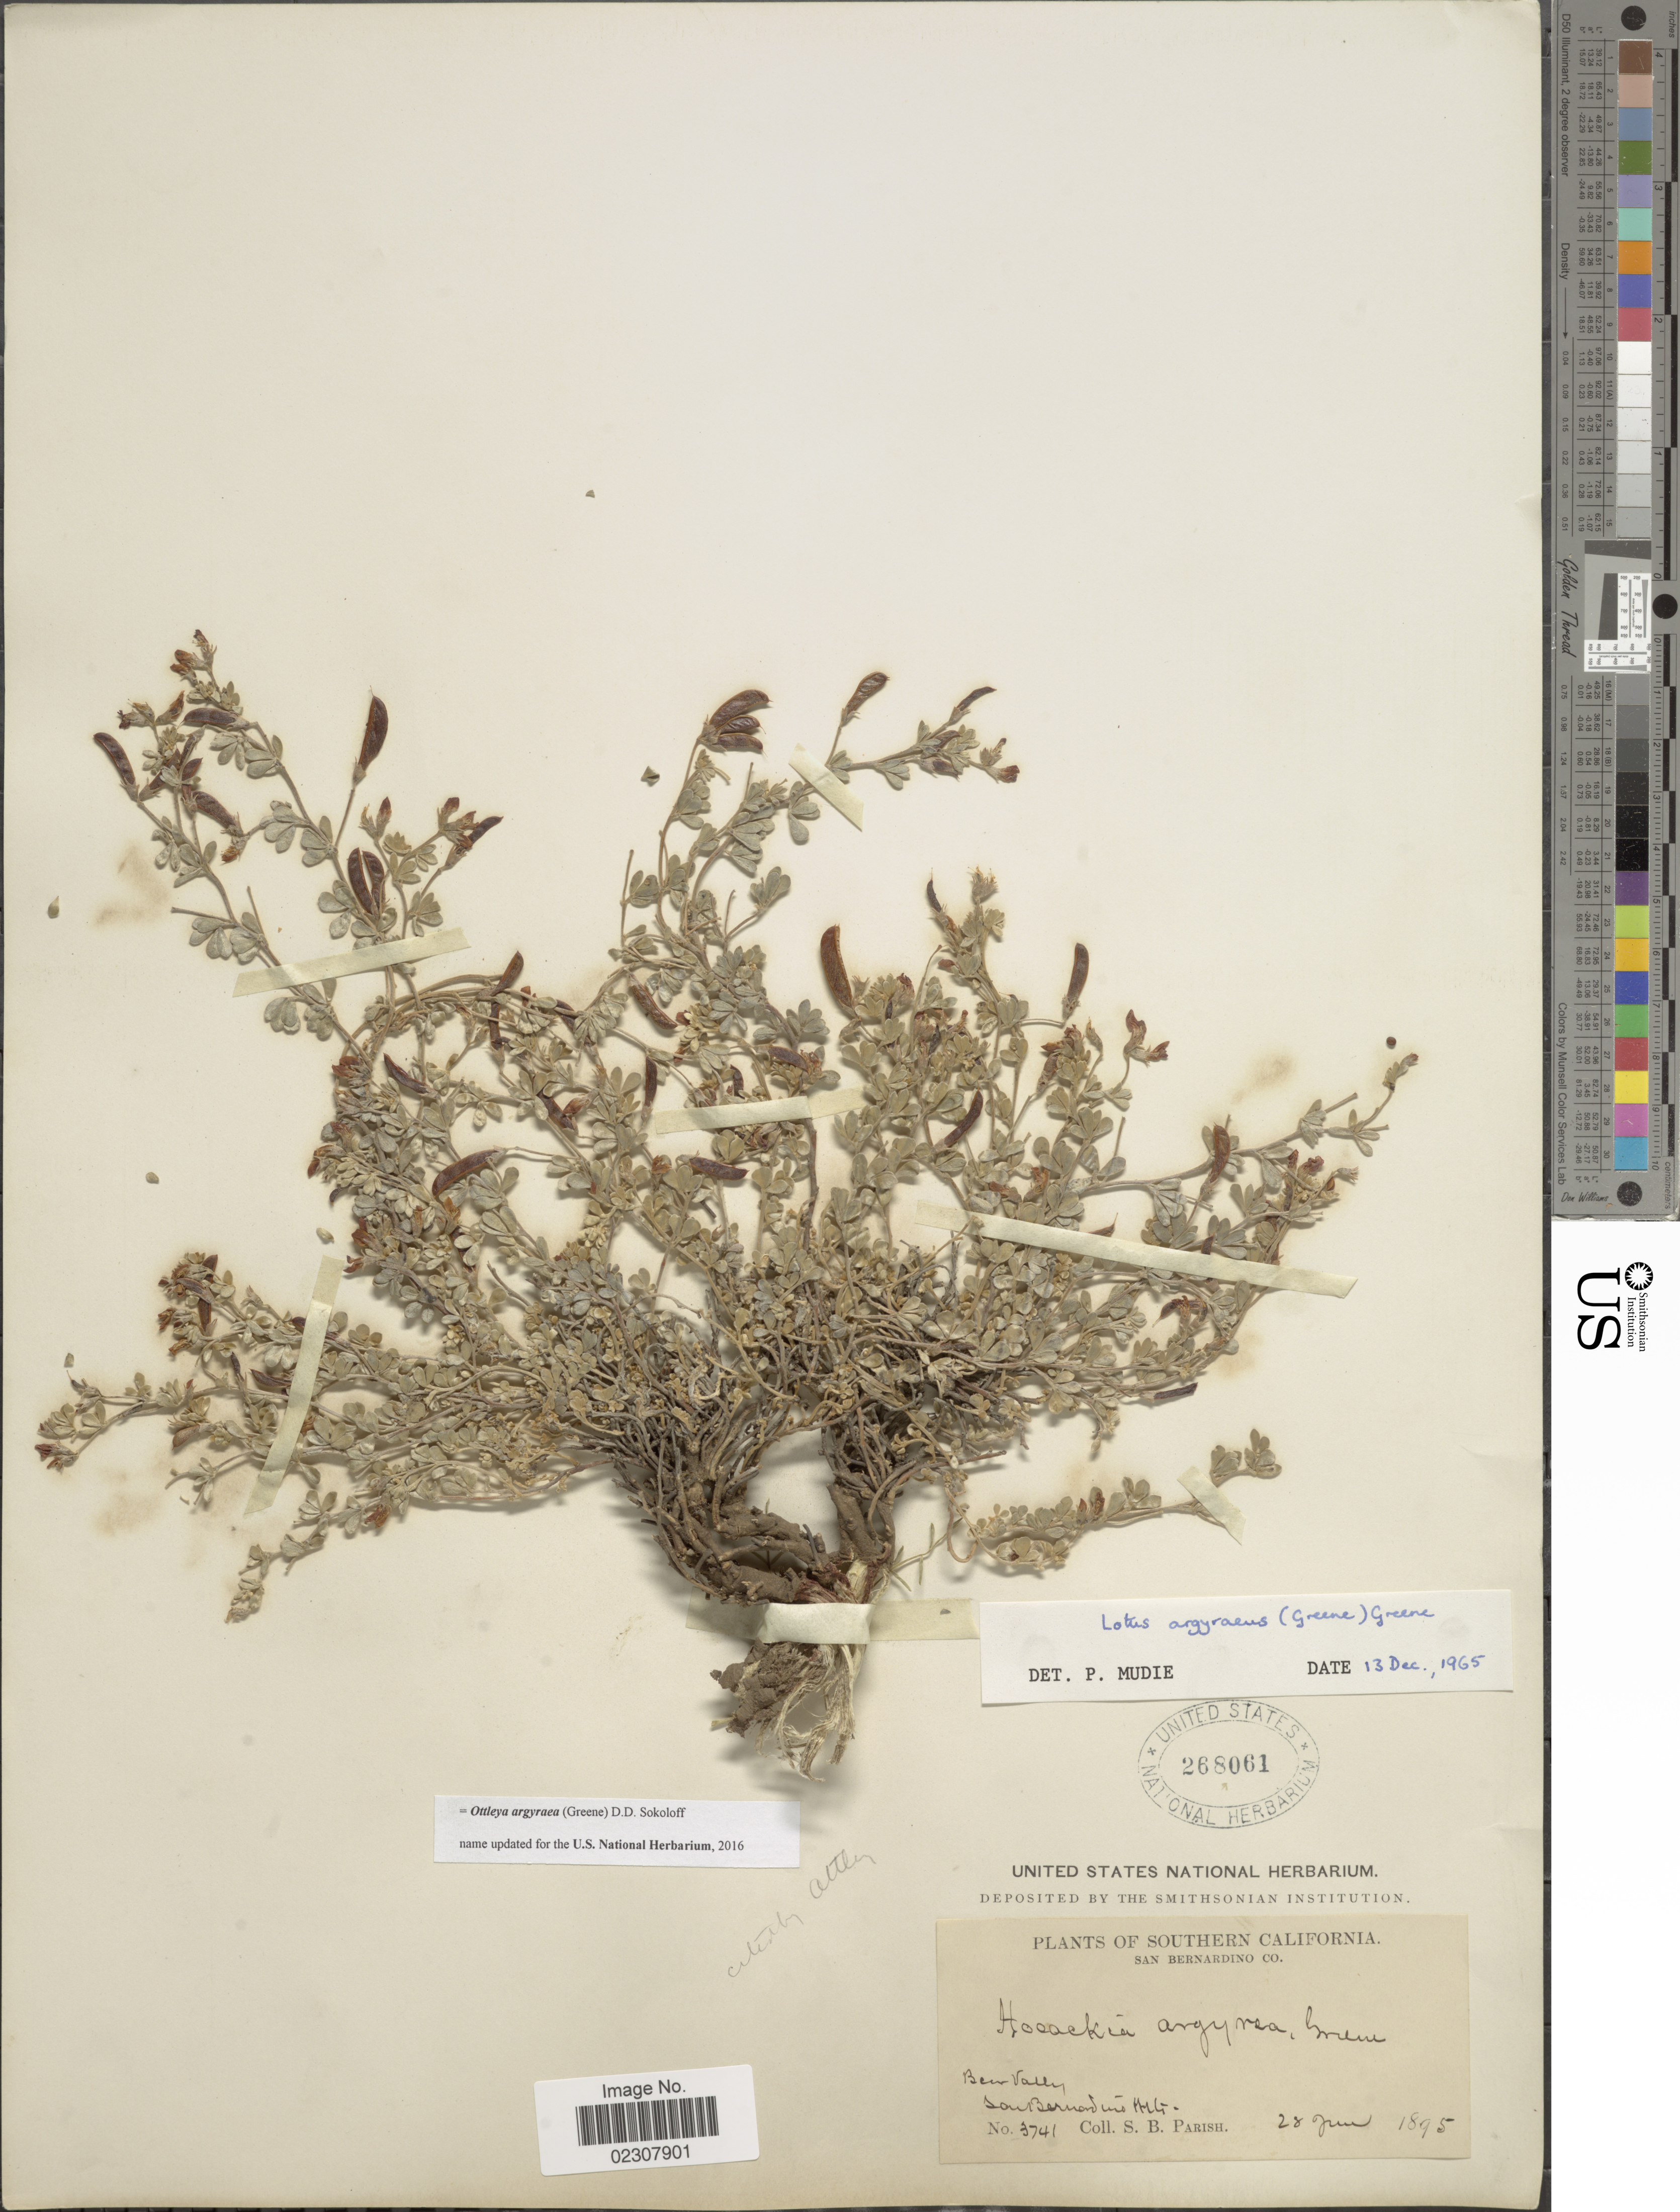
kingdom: Plantae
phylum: Tracheophyta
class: Magnoliopsida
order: Fabales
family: Fabaceae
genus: Ottleya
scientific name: Ottleya argyraea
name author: (Greene) D.D. Sokoloff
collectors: S. B. Parish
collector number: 3741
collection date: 1895-06-28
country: United States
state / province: California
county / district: San Bernardino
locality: Southern California, San Bernardino Co., Beer Valley, San Bernardino Mts.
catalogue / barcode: US 268061